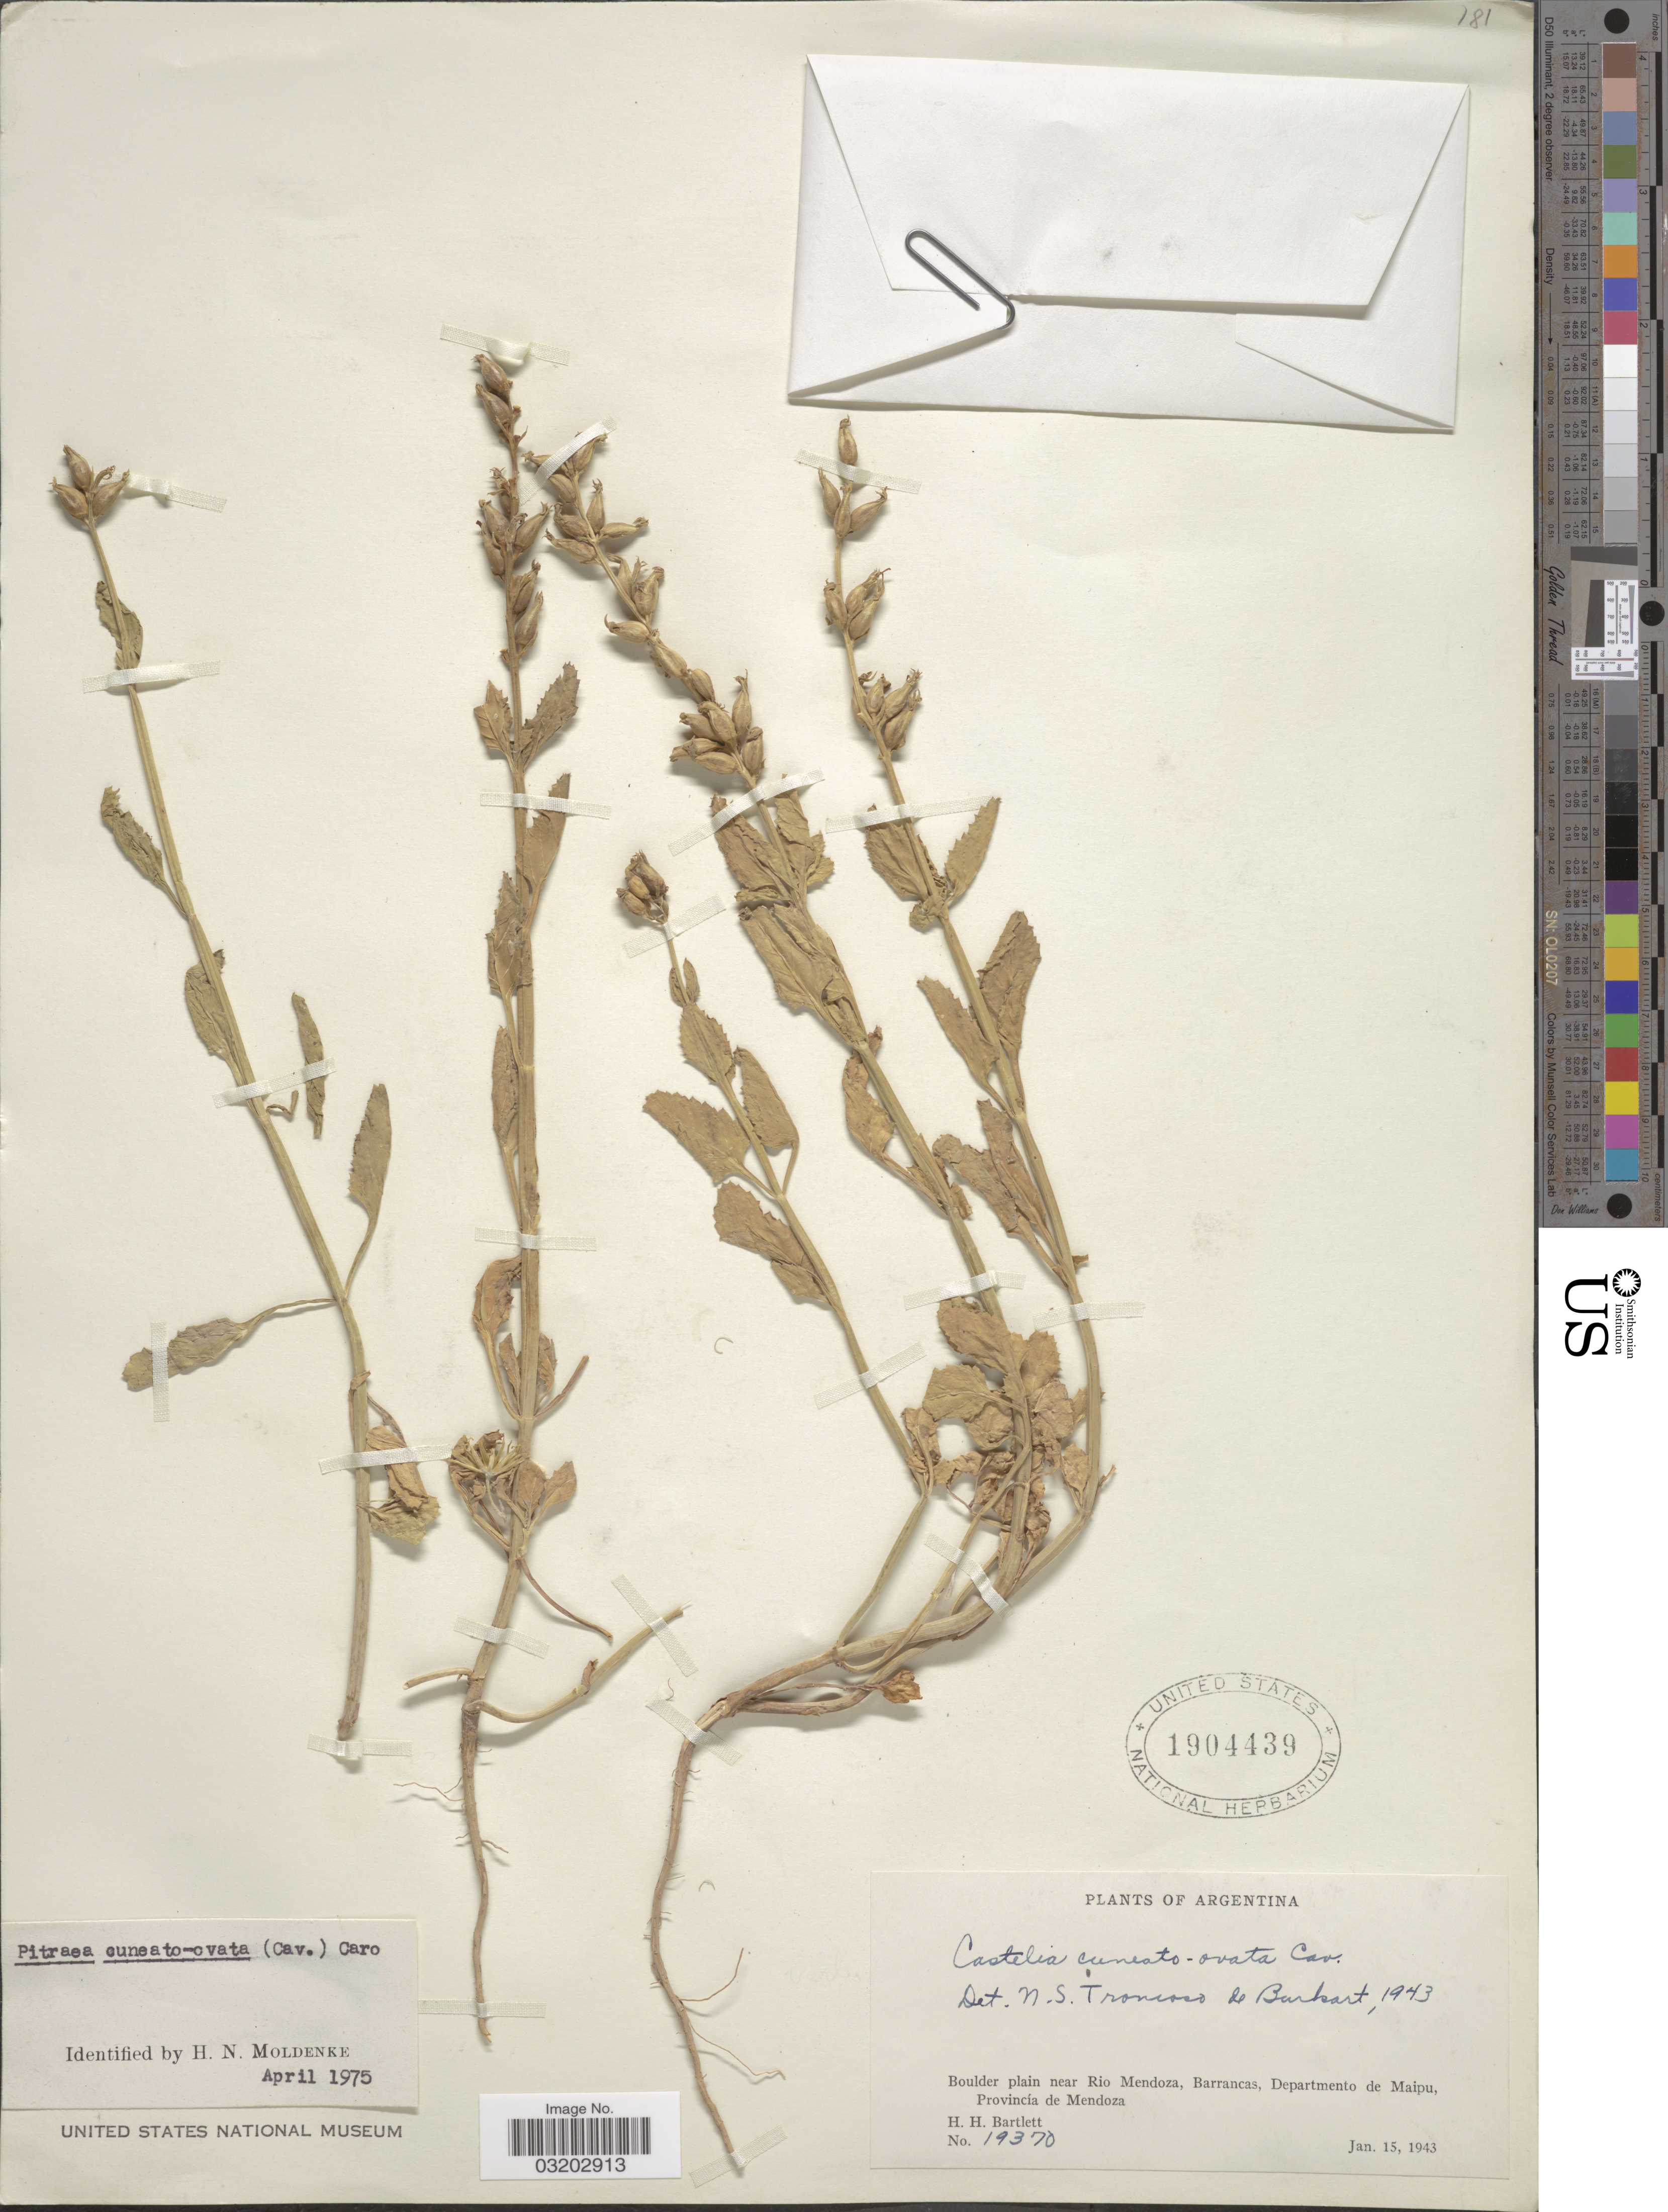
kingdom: Plantae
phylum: Tracheophyta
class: Magnoliopsida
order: Lamiales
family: Verbenaceae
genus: Pitraea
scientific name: Pitraea cuneato-ovata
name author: (Cav.) Caro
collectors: H. H. Bartlett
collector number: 19370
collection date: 1943-01-15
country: Argentina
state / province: Mendoza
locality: Boulder plain near Rio Mendoza, Barrancas, Departmento de Maipu.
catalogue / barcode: US 1904439